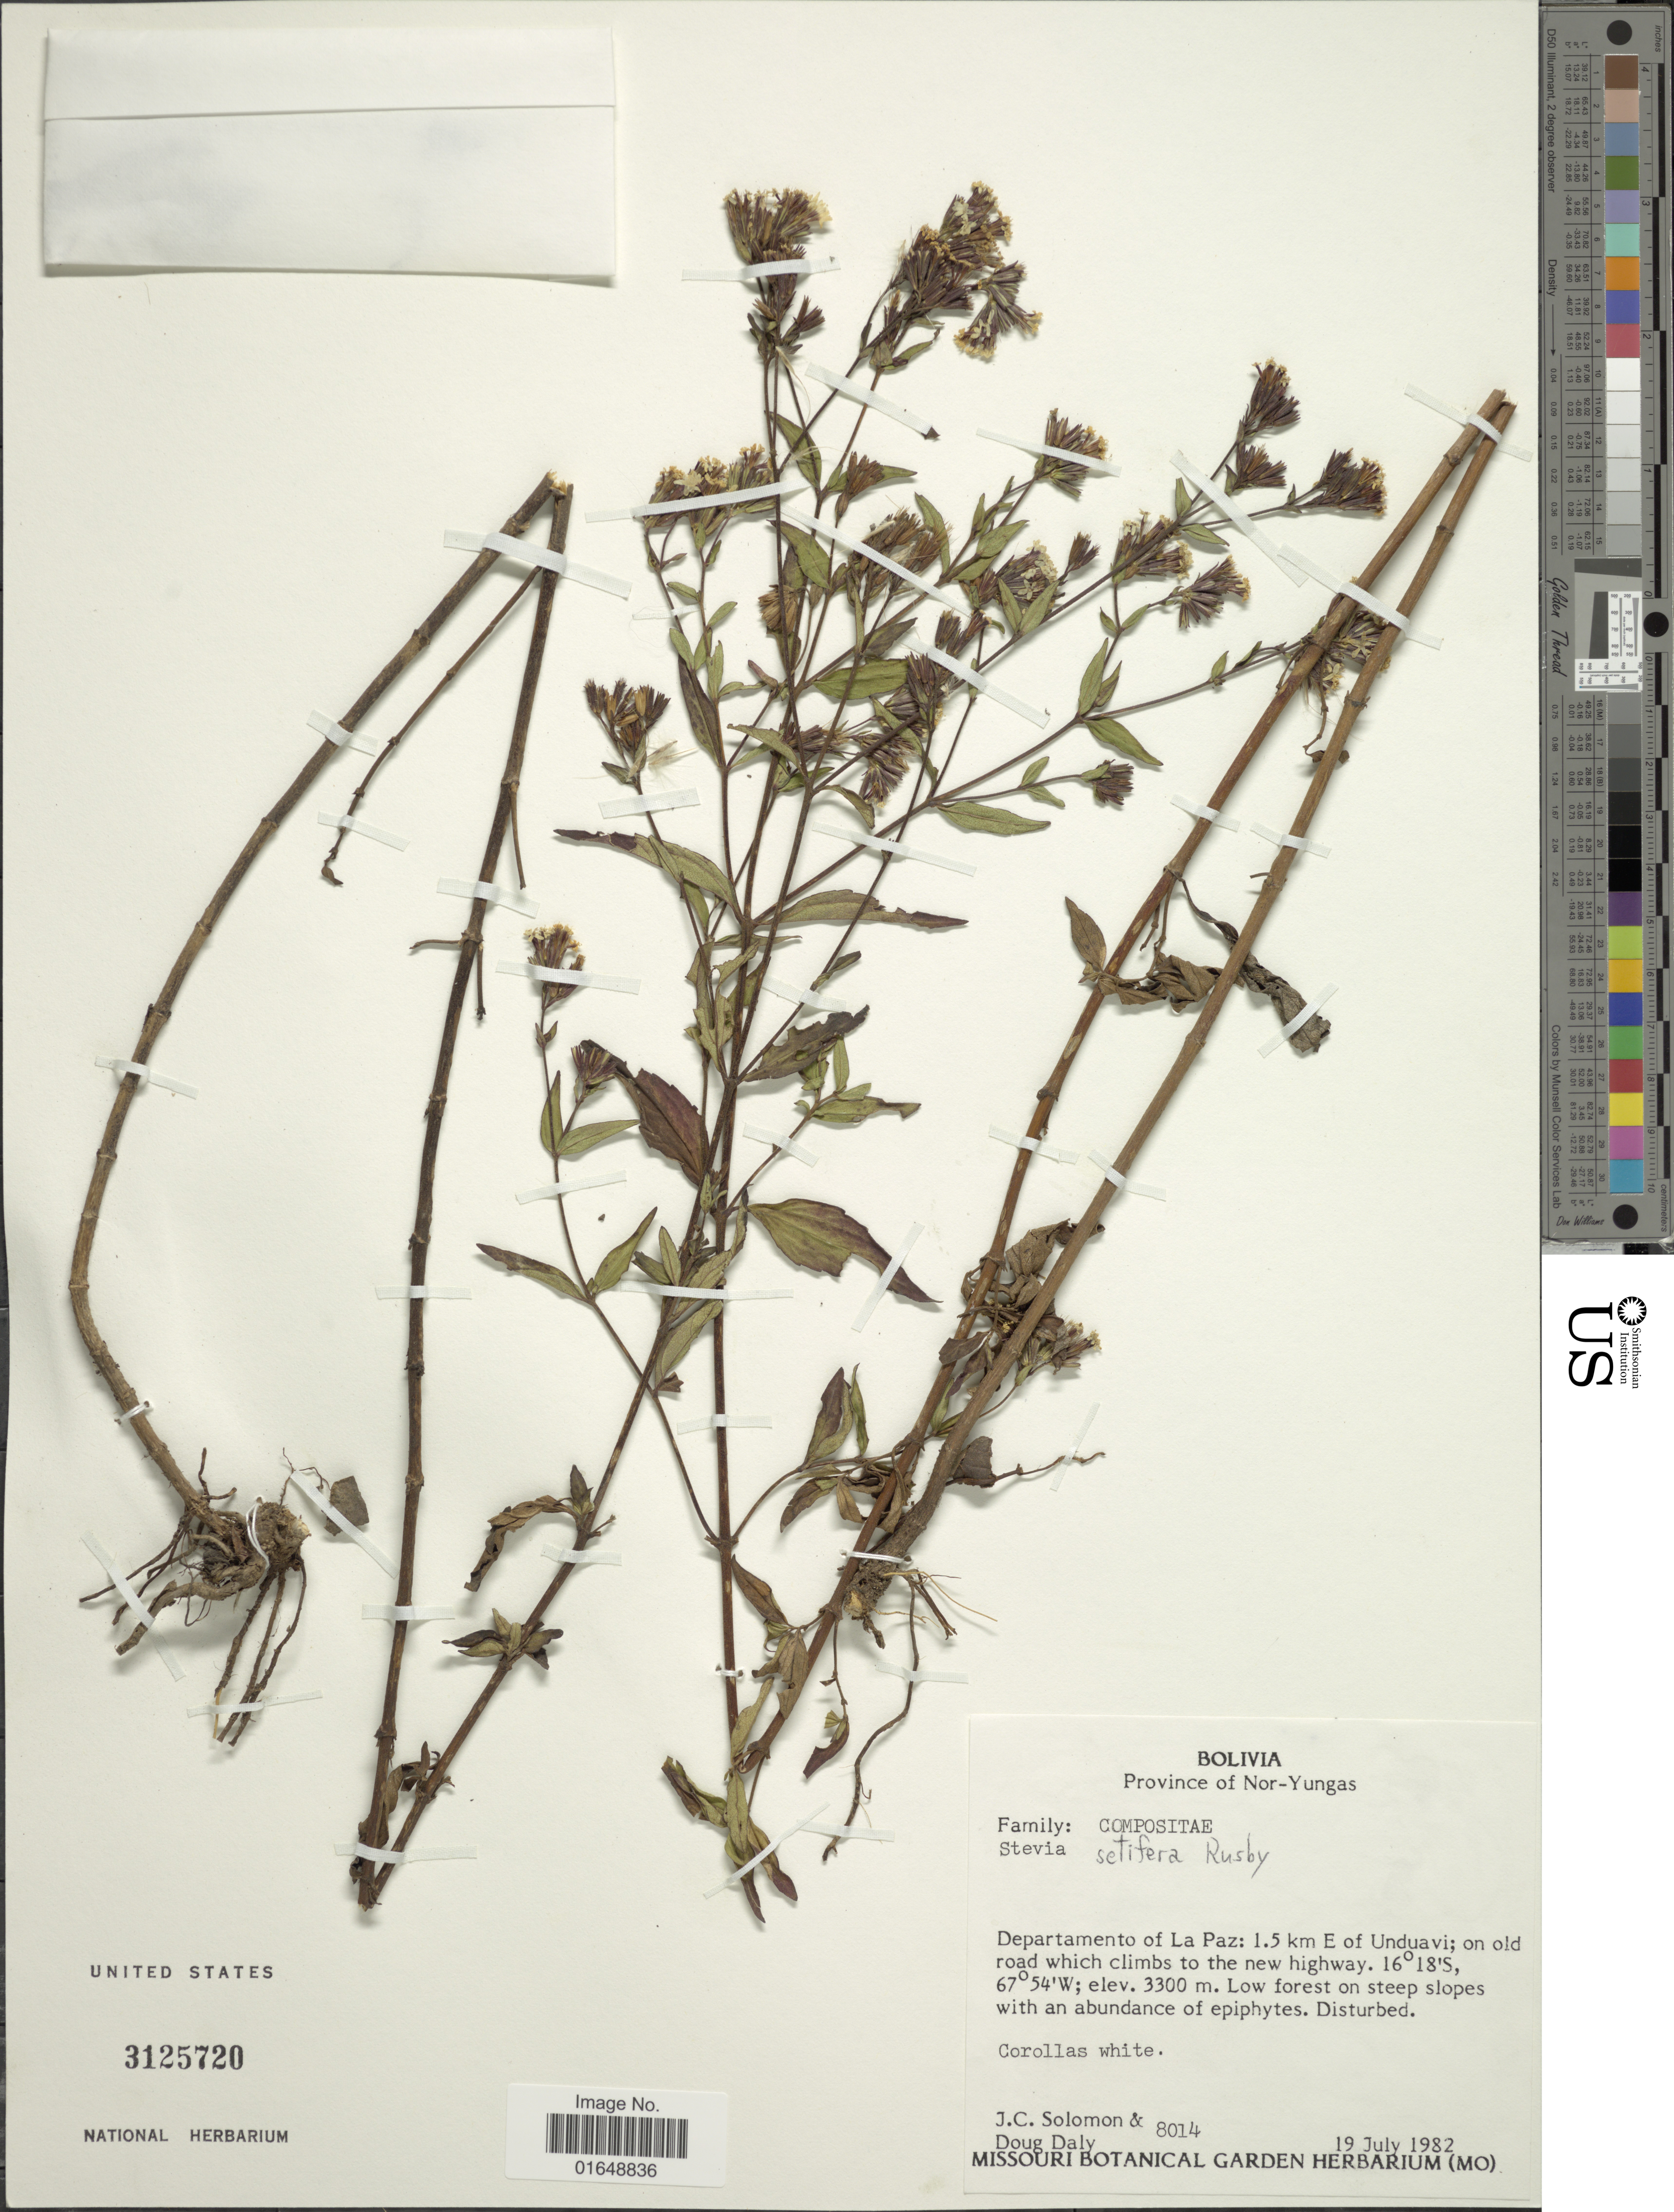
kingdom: Plantae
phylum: Tracheophyta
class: Magnoliopsida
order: Asterales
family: Asteraceae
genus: Stevia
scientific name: Stevia setifera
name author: Rusby ex B.L. Rob.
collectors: J. C. Solomon & D. C. Daly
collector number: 8014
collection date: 1982-07-19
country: Bolivia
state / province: La Paz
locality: Province of Nor-Yungas. Departamento of La Paz: 1.5 km E of Unduavi; on old road which climbs to the new highway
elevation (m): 3300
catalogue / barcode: US 3125720